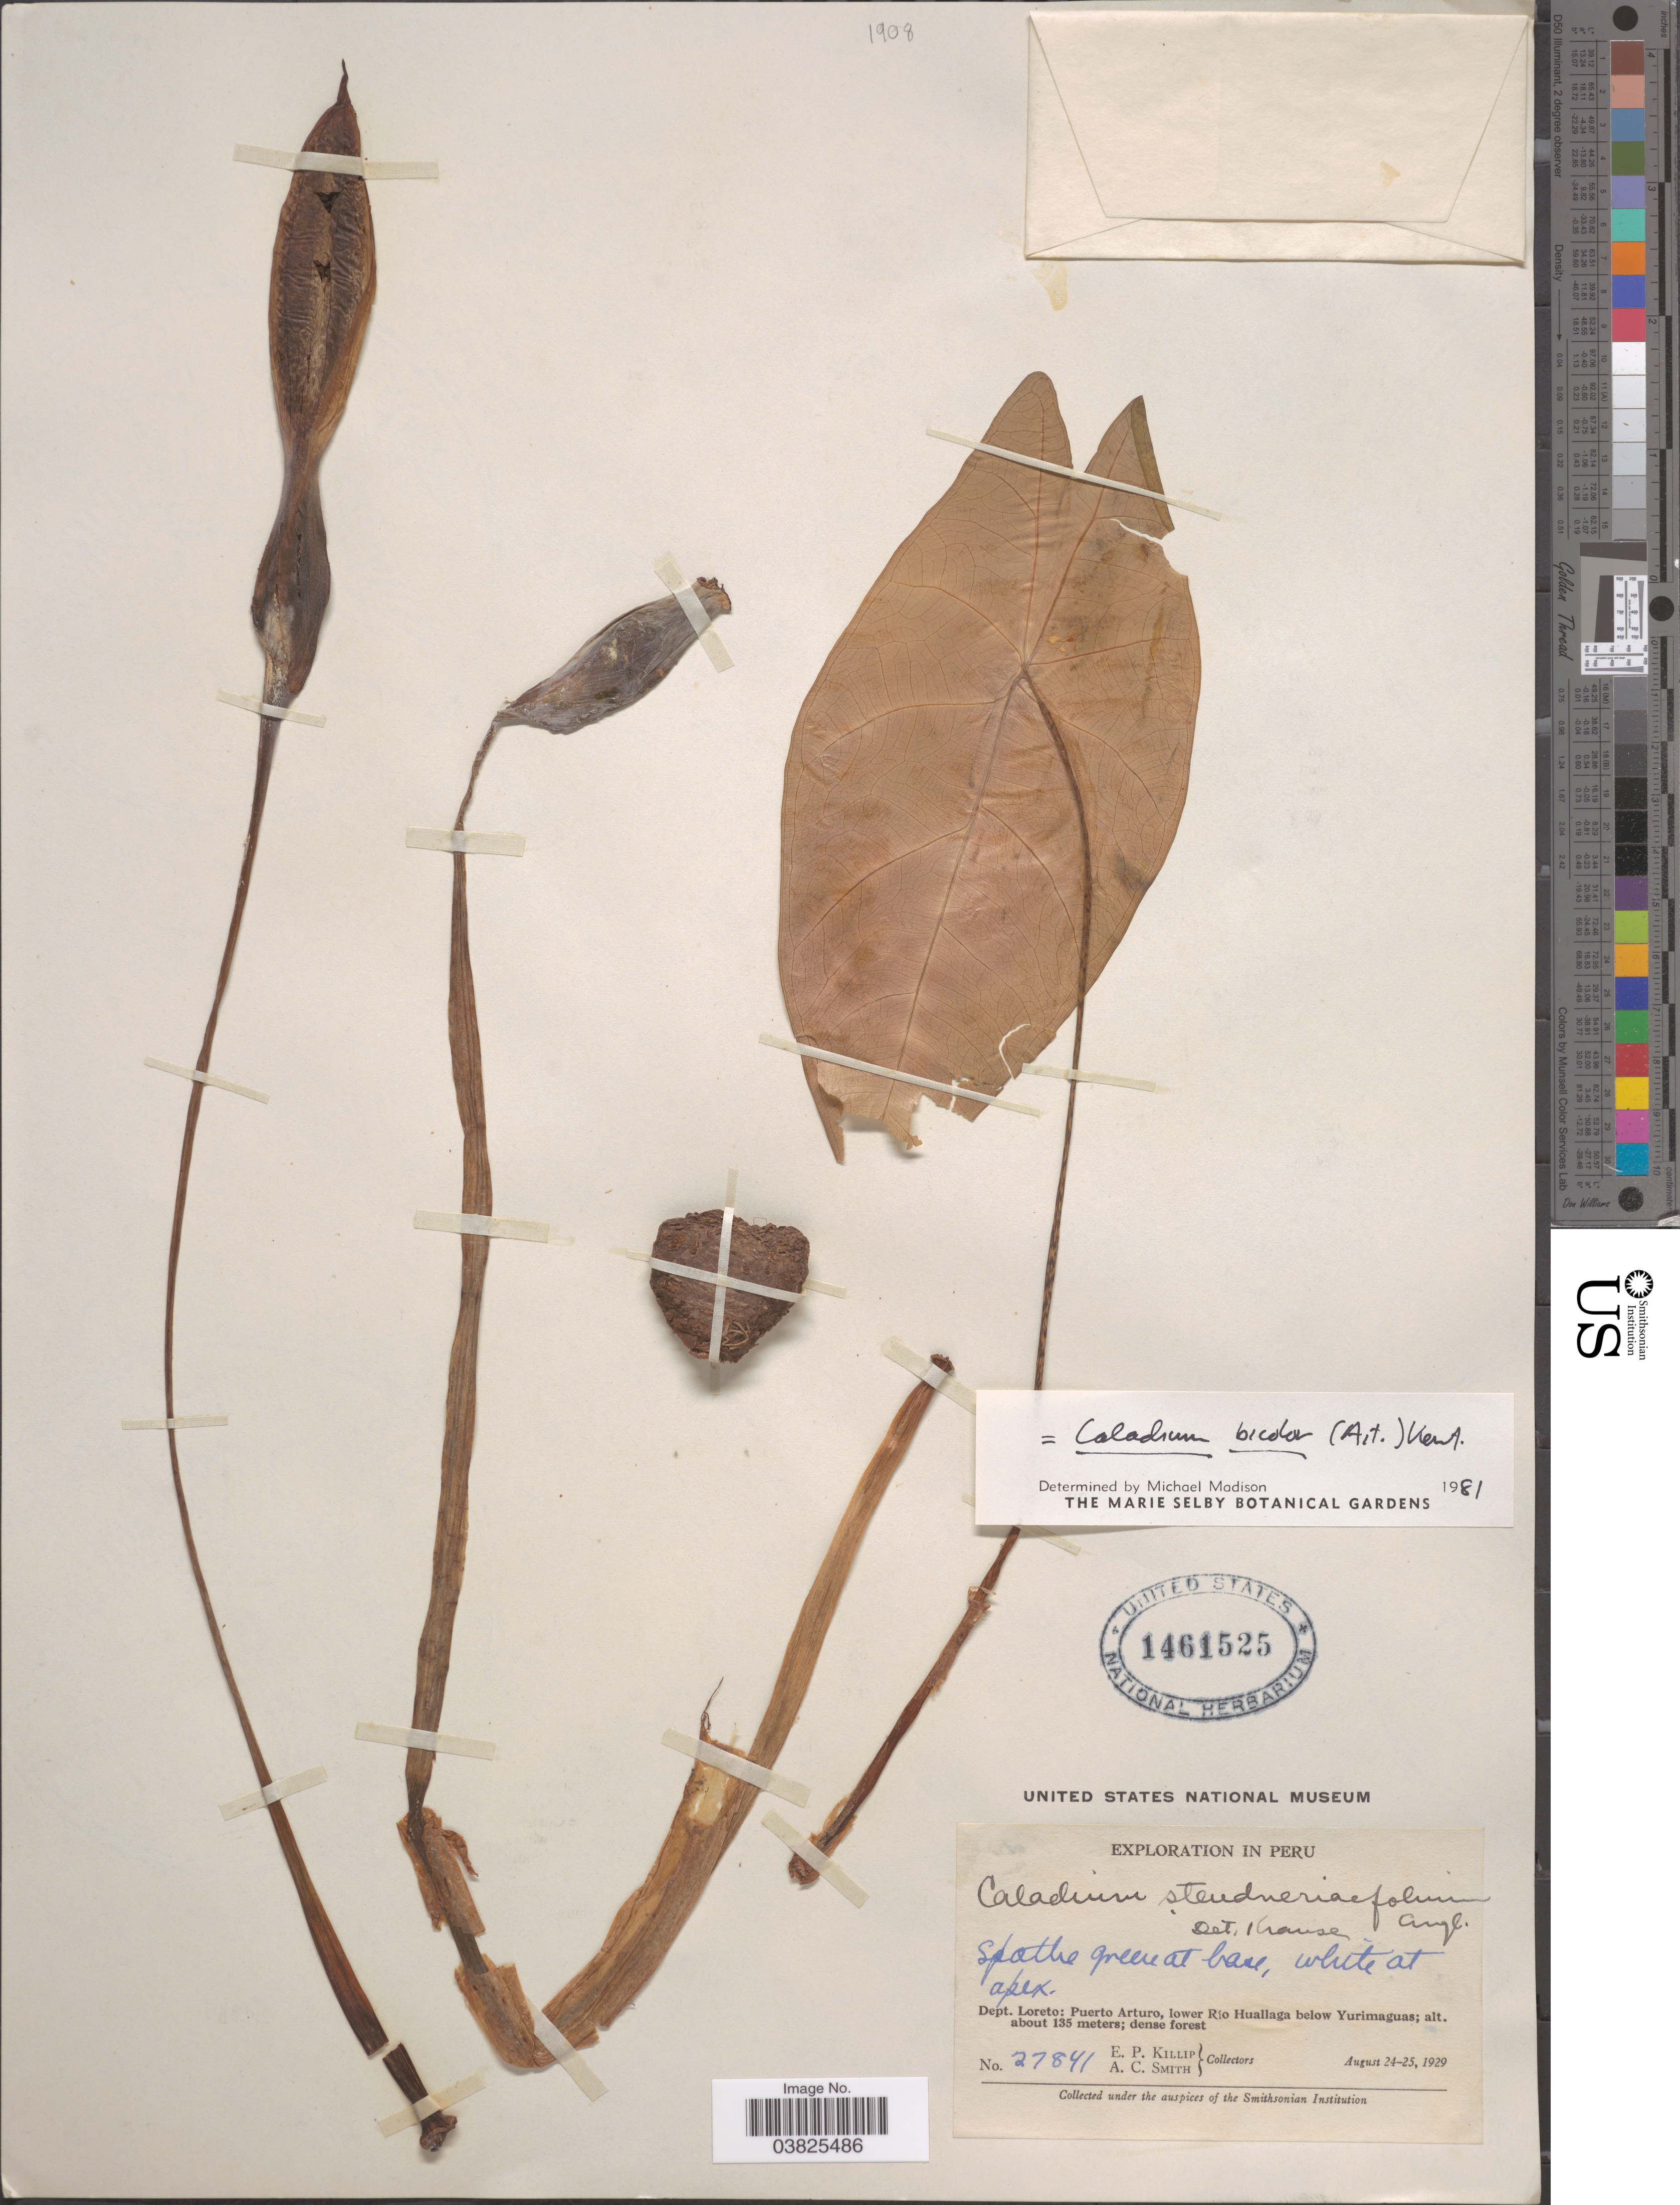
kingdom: Plantae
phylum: Tracheophyta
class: Liliopsida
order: Alismatales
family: Araceae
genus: Caladium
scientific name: Caladium bicolor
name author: (Aiton) Vent.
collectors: E. P. Killip & A. C. Smith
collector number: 27841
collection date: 1929-08-24/1929-08-25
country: Peru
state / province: Loreto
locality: Dept. Loreto: Puerto Arturo, lower Río Huallaga below Yurimaguas.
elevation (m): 135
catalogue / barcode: US 1461525